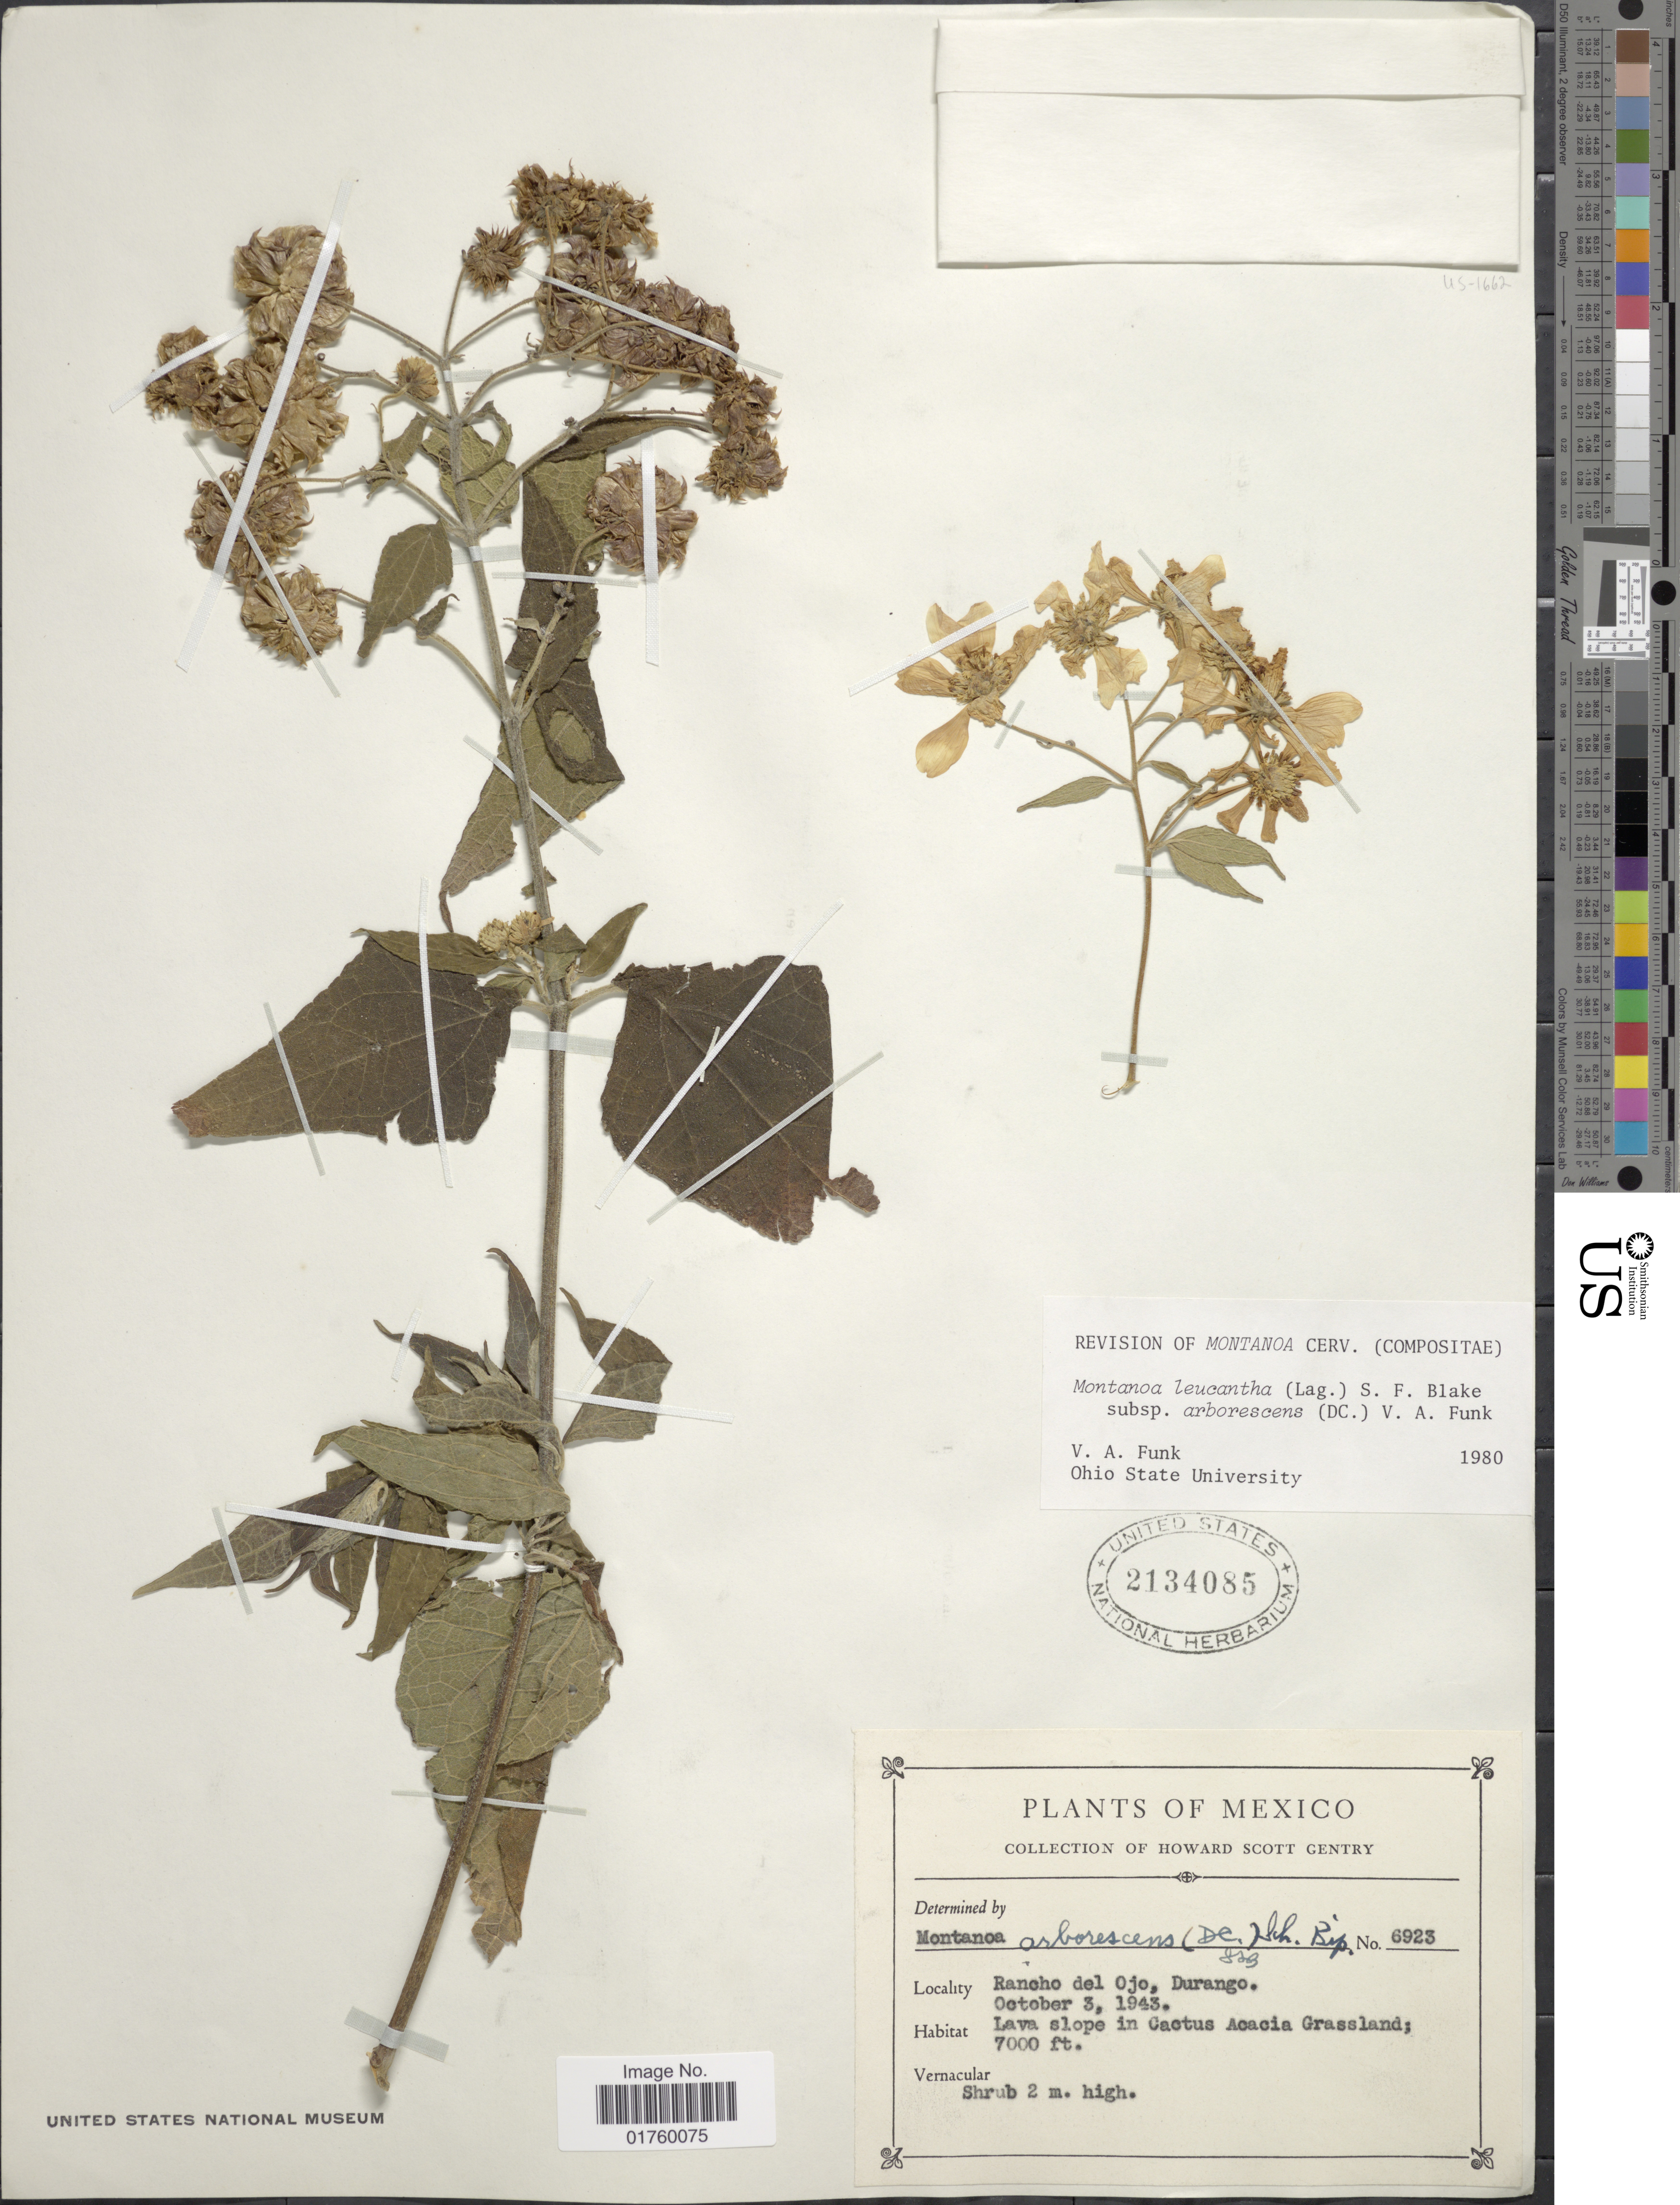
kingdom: Plantae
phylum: Tracheophyta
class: Magnoliopsida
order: Asterales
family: Asteraceae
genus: Montanoa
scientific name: Montanoa leucantha subsp. arborescens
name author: (DC.) V.A. Funk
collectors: H. S. Gentry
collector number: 6923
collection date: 1943-10-03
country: Mexico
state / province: Durango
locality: Rancho del ojo, lava slope.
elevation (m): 2134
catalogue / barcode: US 2134085